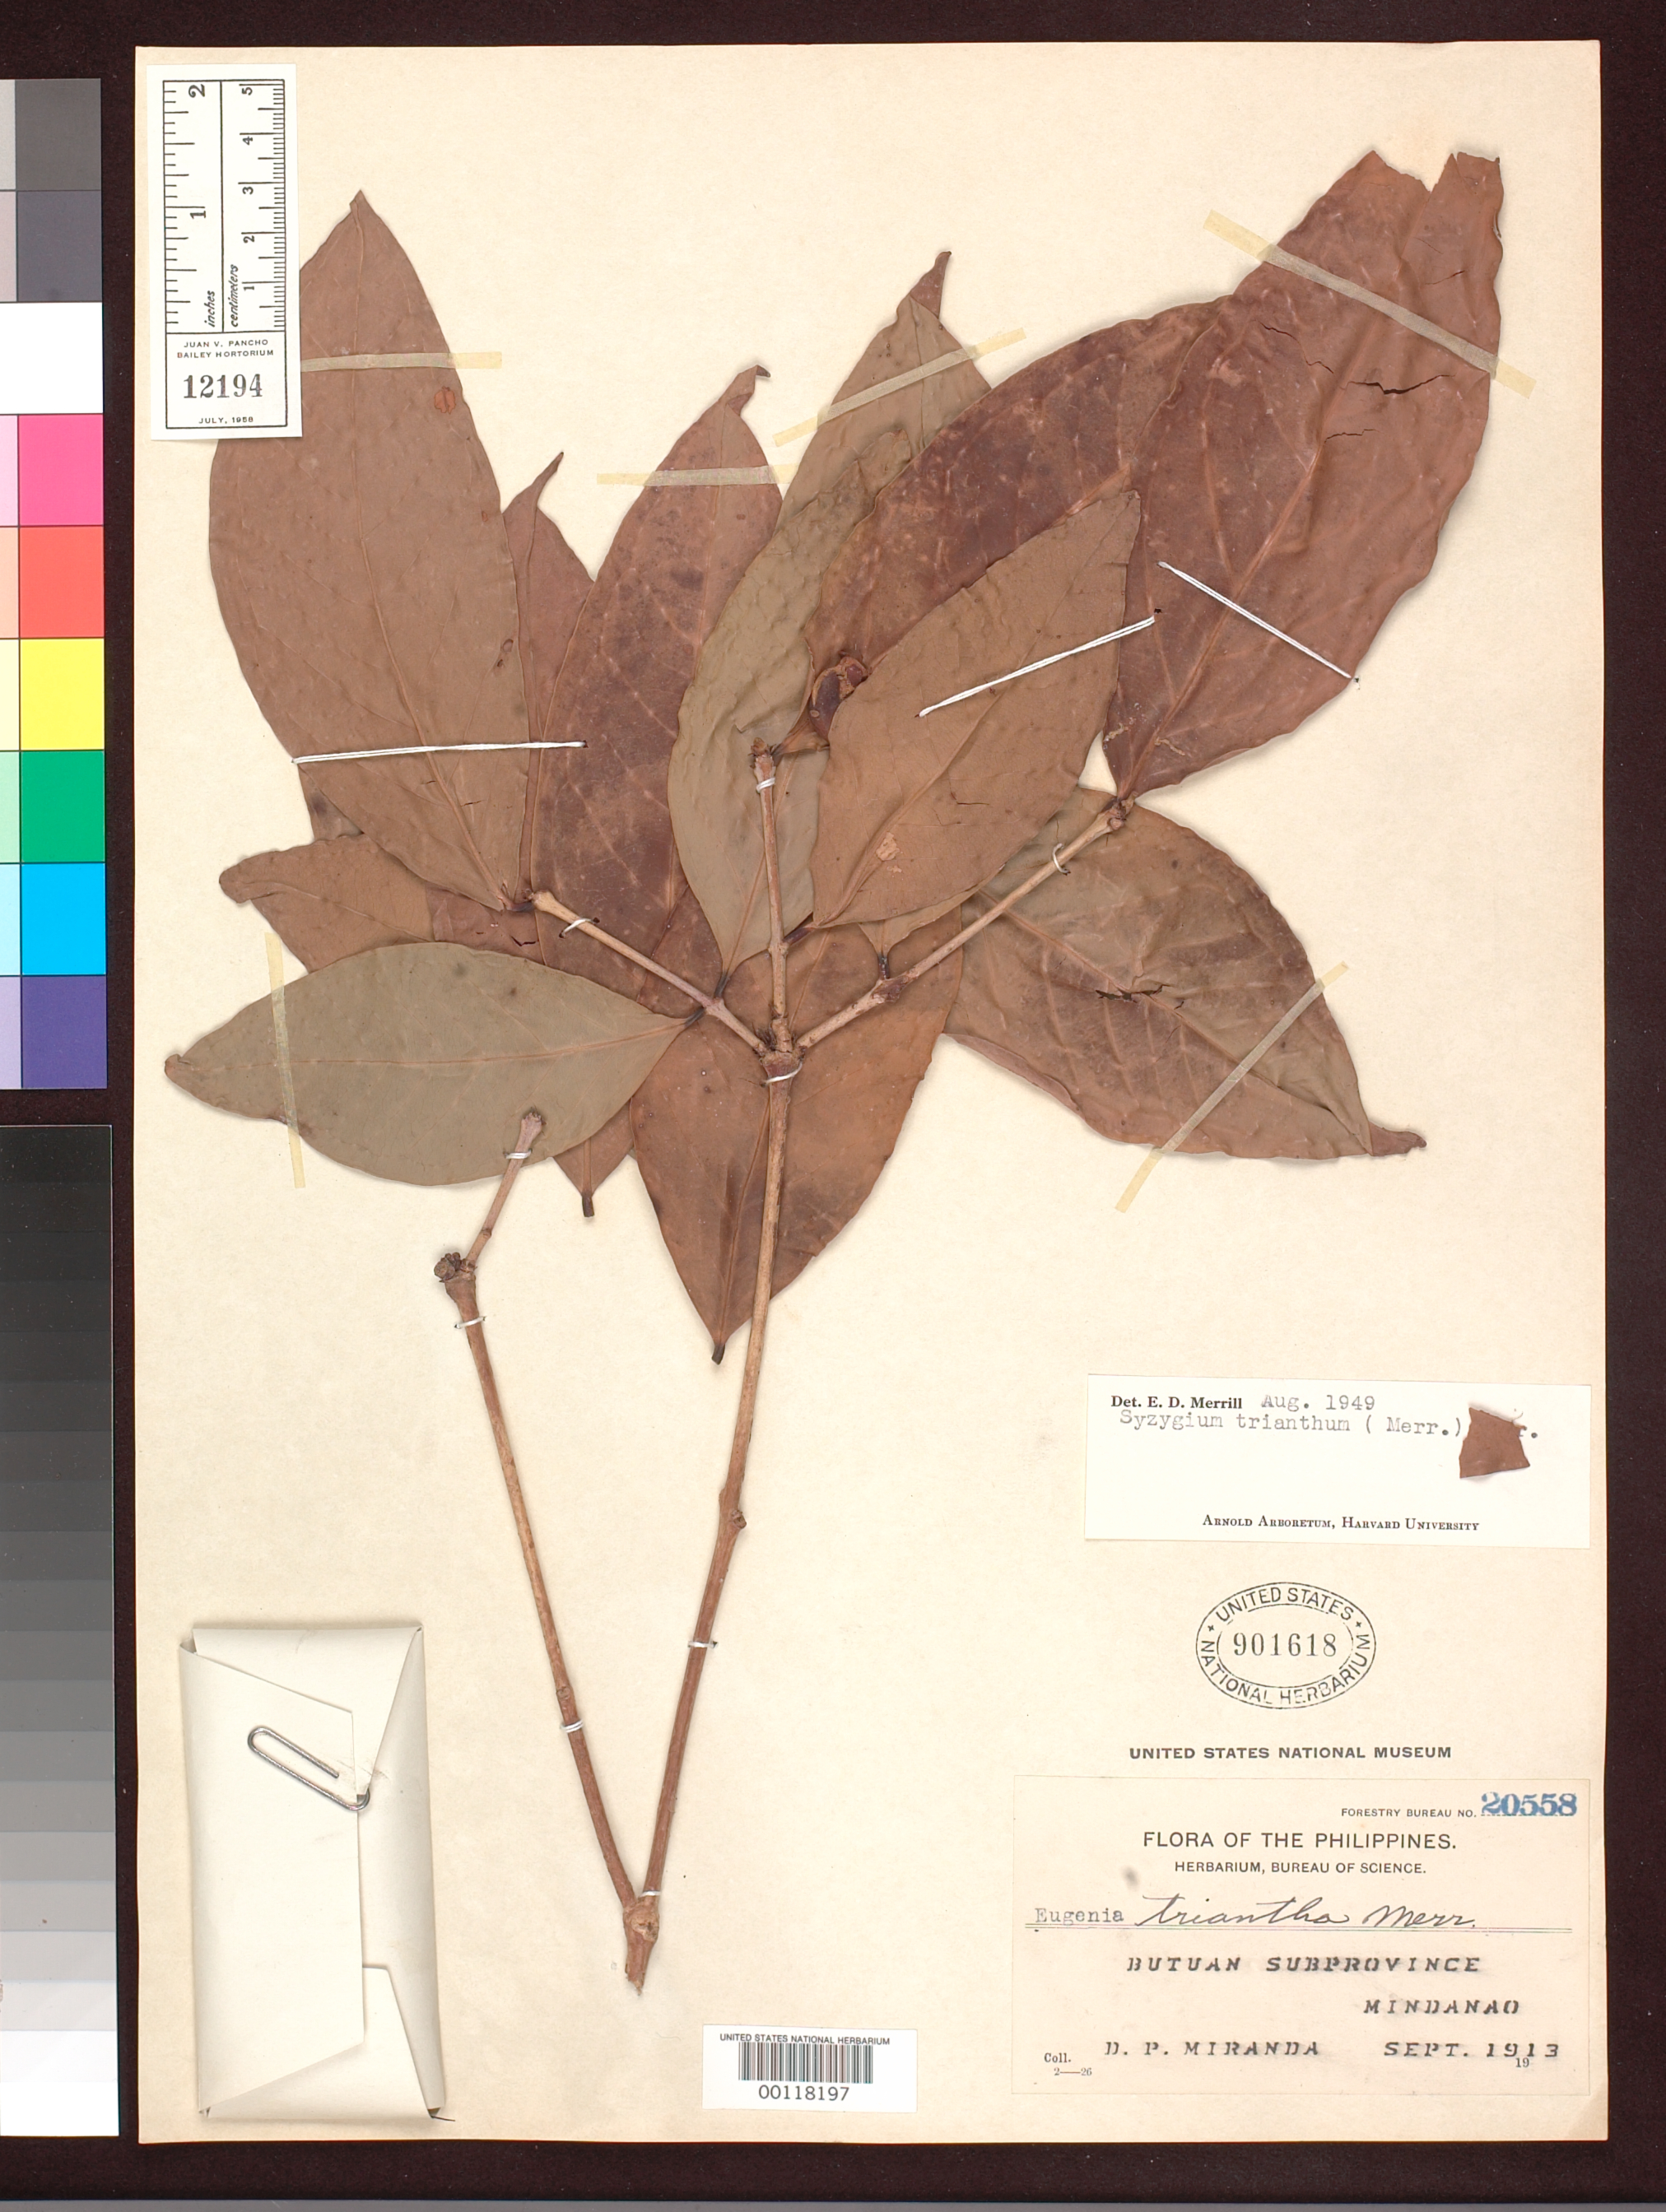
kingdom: Plantae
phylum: Tracheophyta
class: Magnoliopsida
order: Myrtales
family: Myrtaceae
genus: Eugenia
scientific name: Eugenia triantha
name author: Merr.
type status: Isotype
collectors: D. P. Miranda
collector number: Bur. Sci. 20558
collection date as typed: Aug 1913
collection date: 1913-08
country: Philippines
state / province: Caraga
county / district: Agusan del Norte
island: Mindanao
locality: Mt. Maupit. Butuan.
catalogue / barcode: US 901618